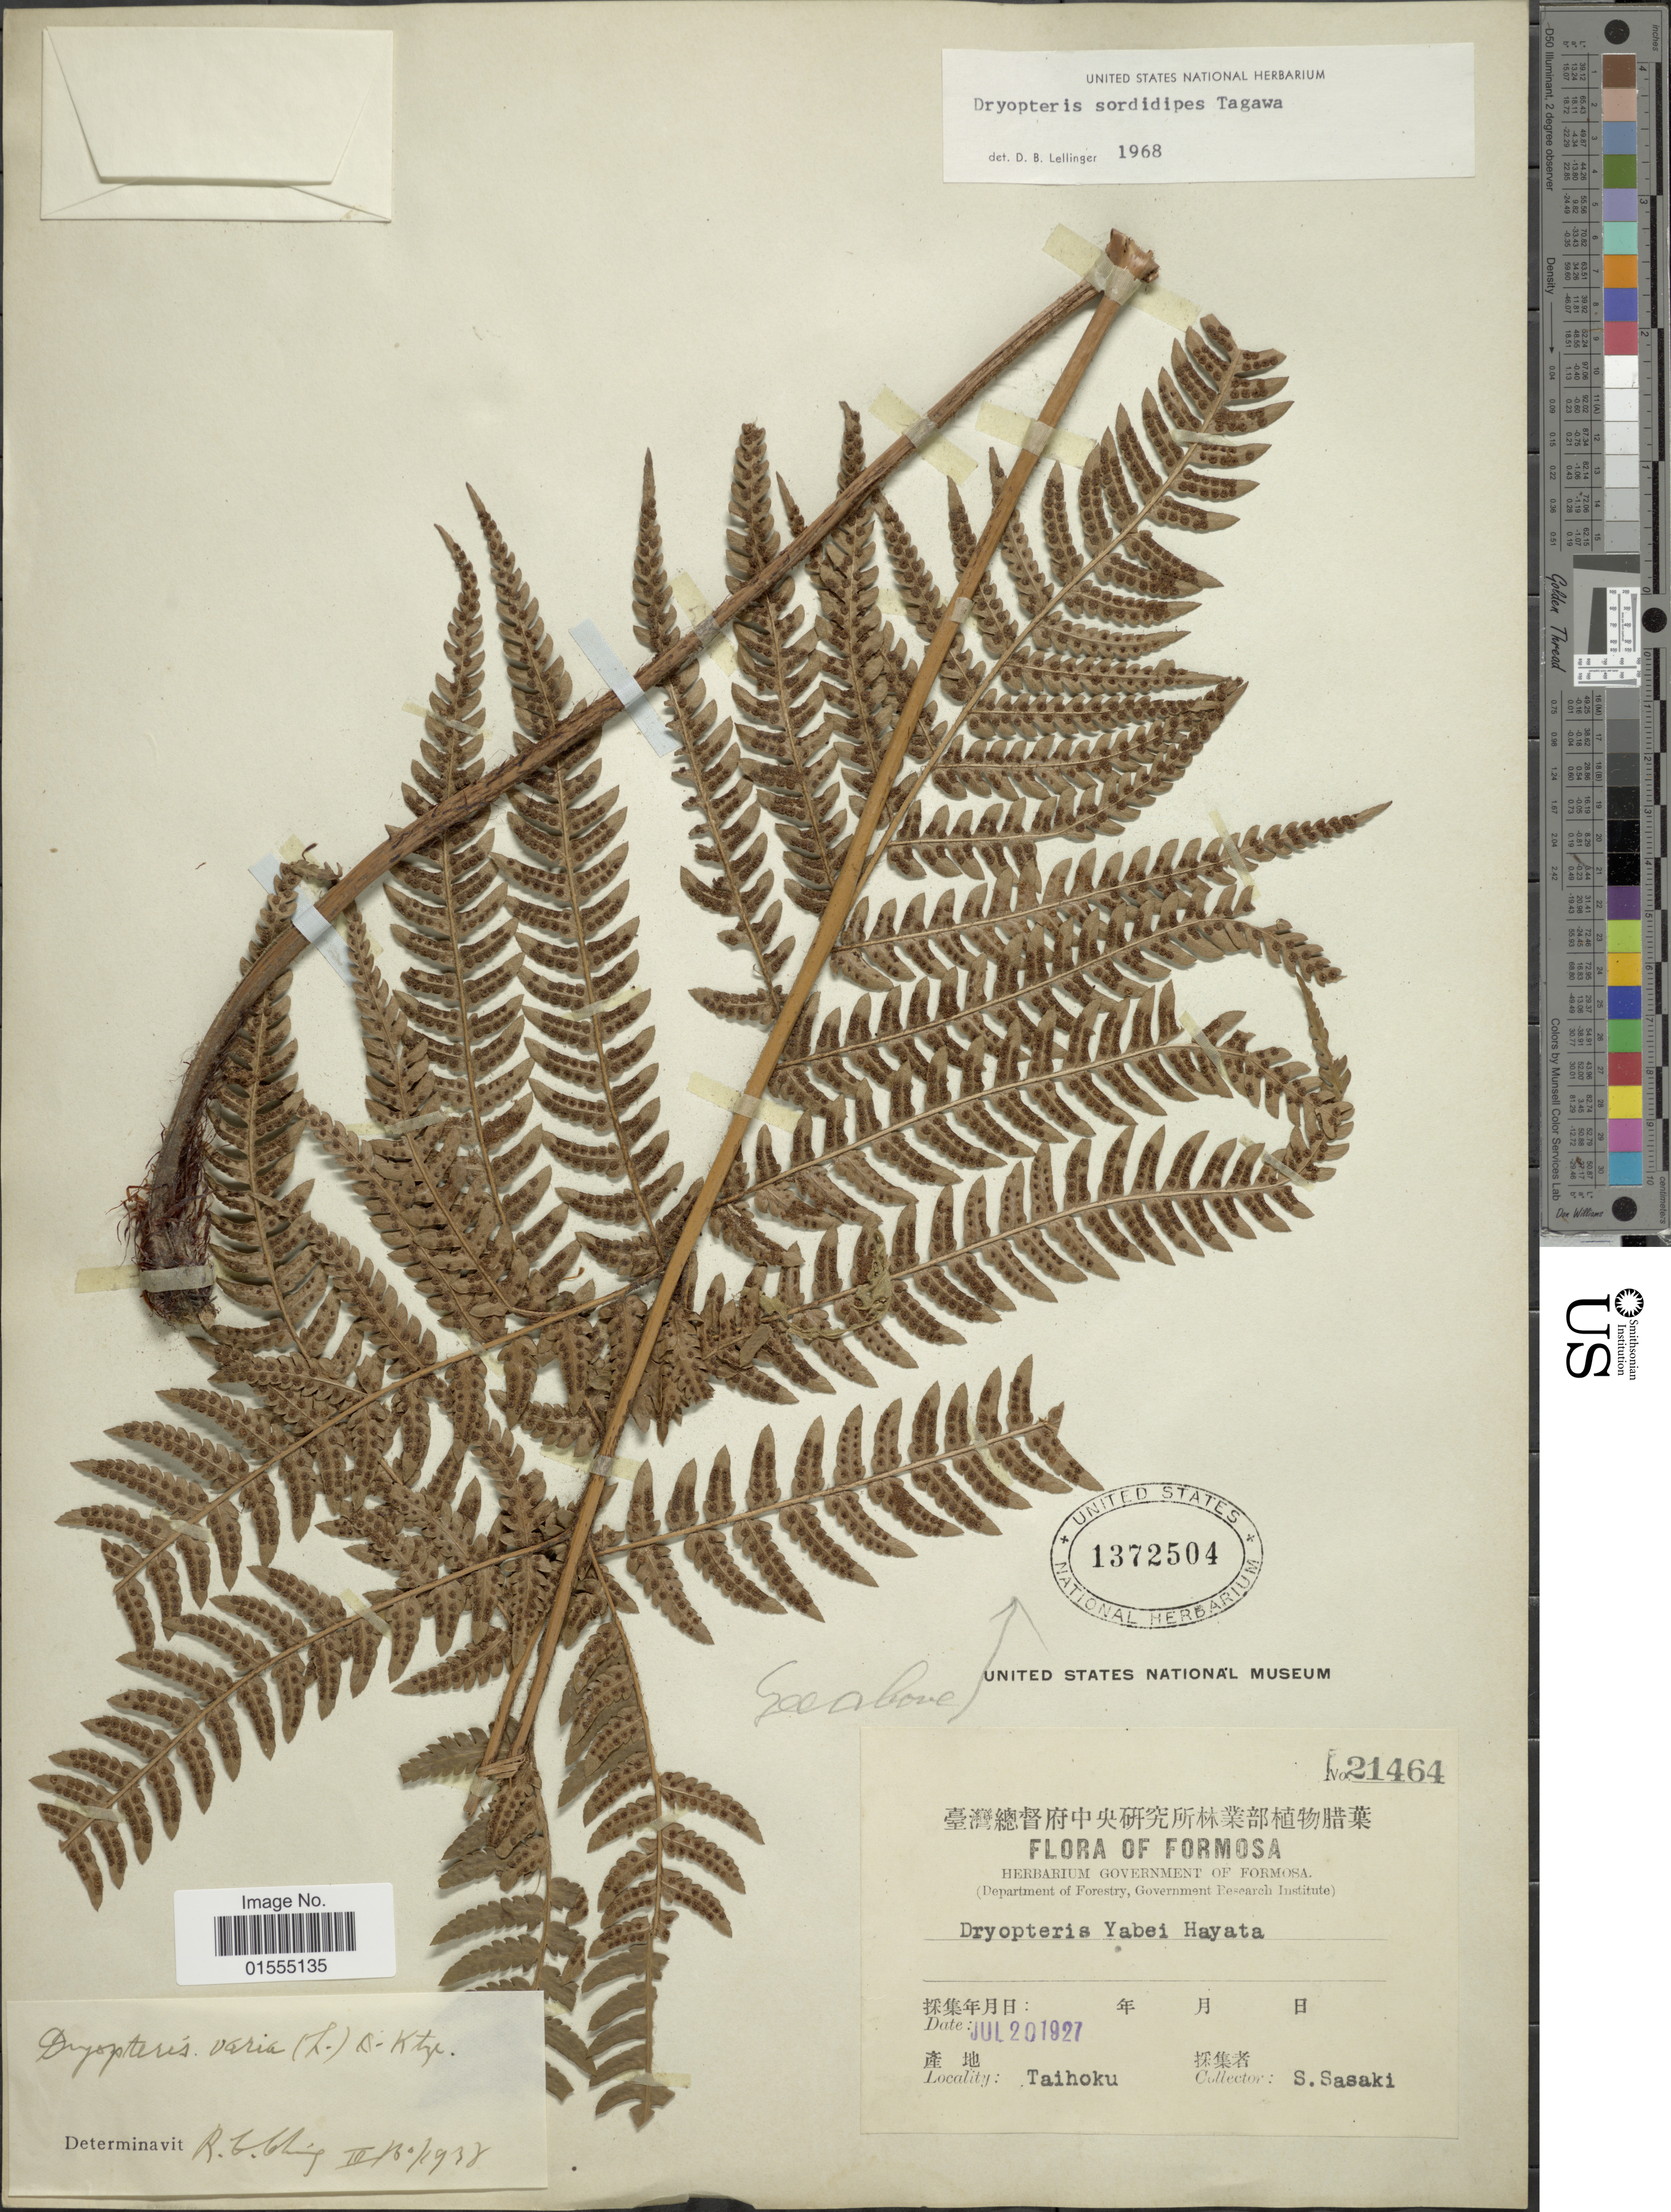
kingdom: Plantae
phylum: Tracheophyta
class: Polypodiopsida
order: Polypodiales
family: Dryopteridaceae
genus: Dryopteris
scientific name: Dryopteris varia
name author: (L.) Kuntze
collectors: S. Sasaki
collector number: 21464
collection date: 1927-07-20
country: Taiwan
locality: Taihoku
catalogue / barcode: US 1372504